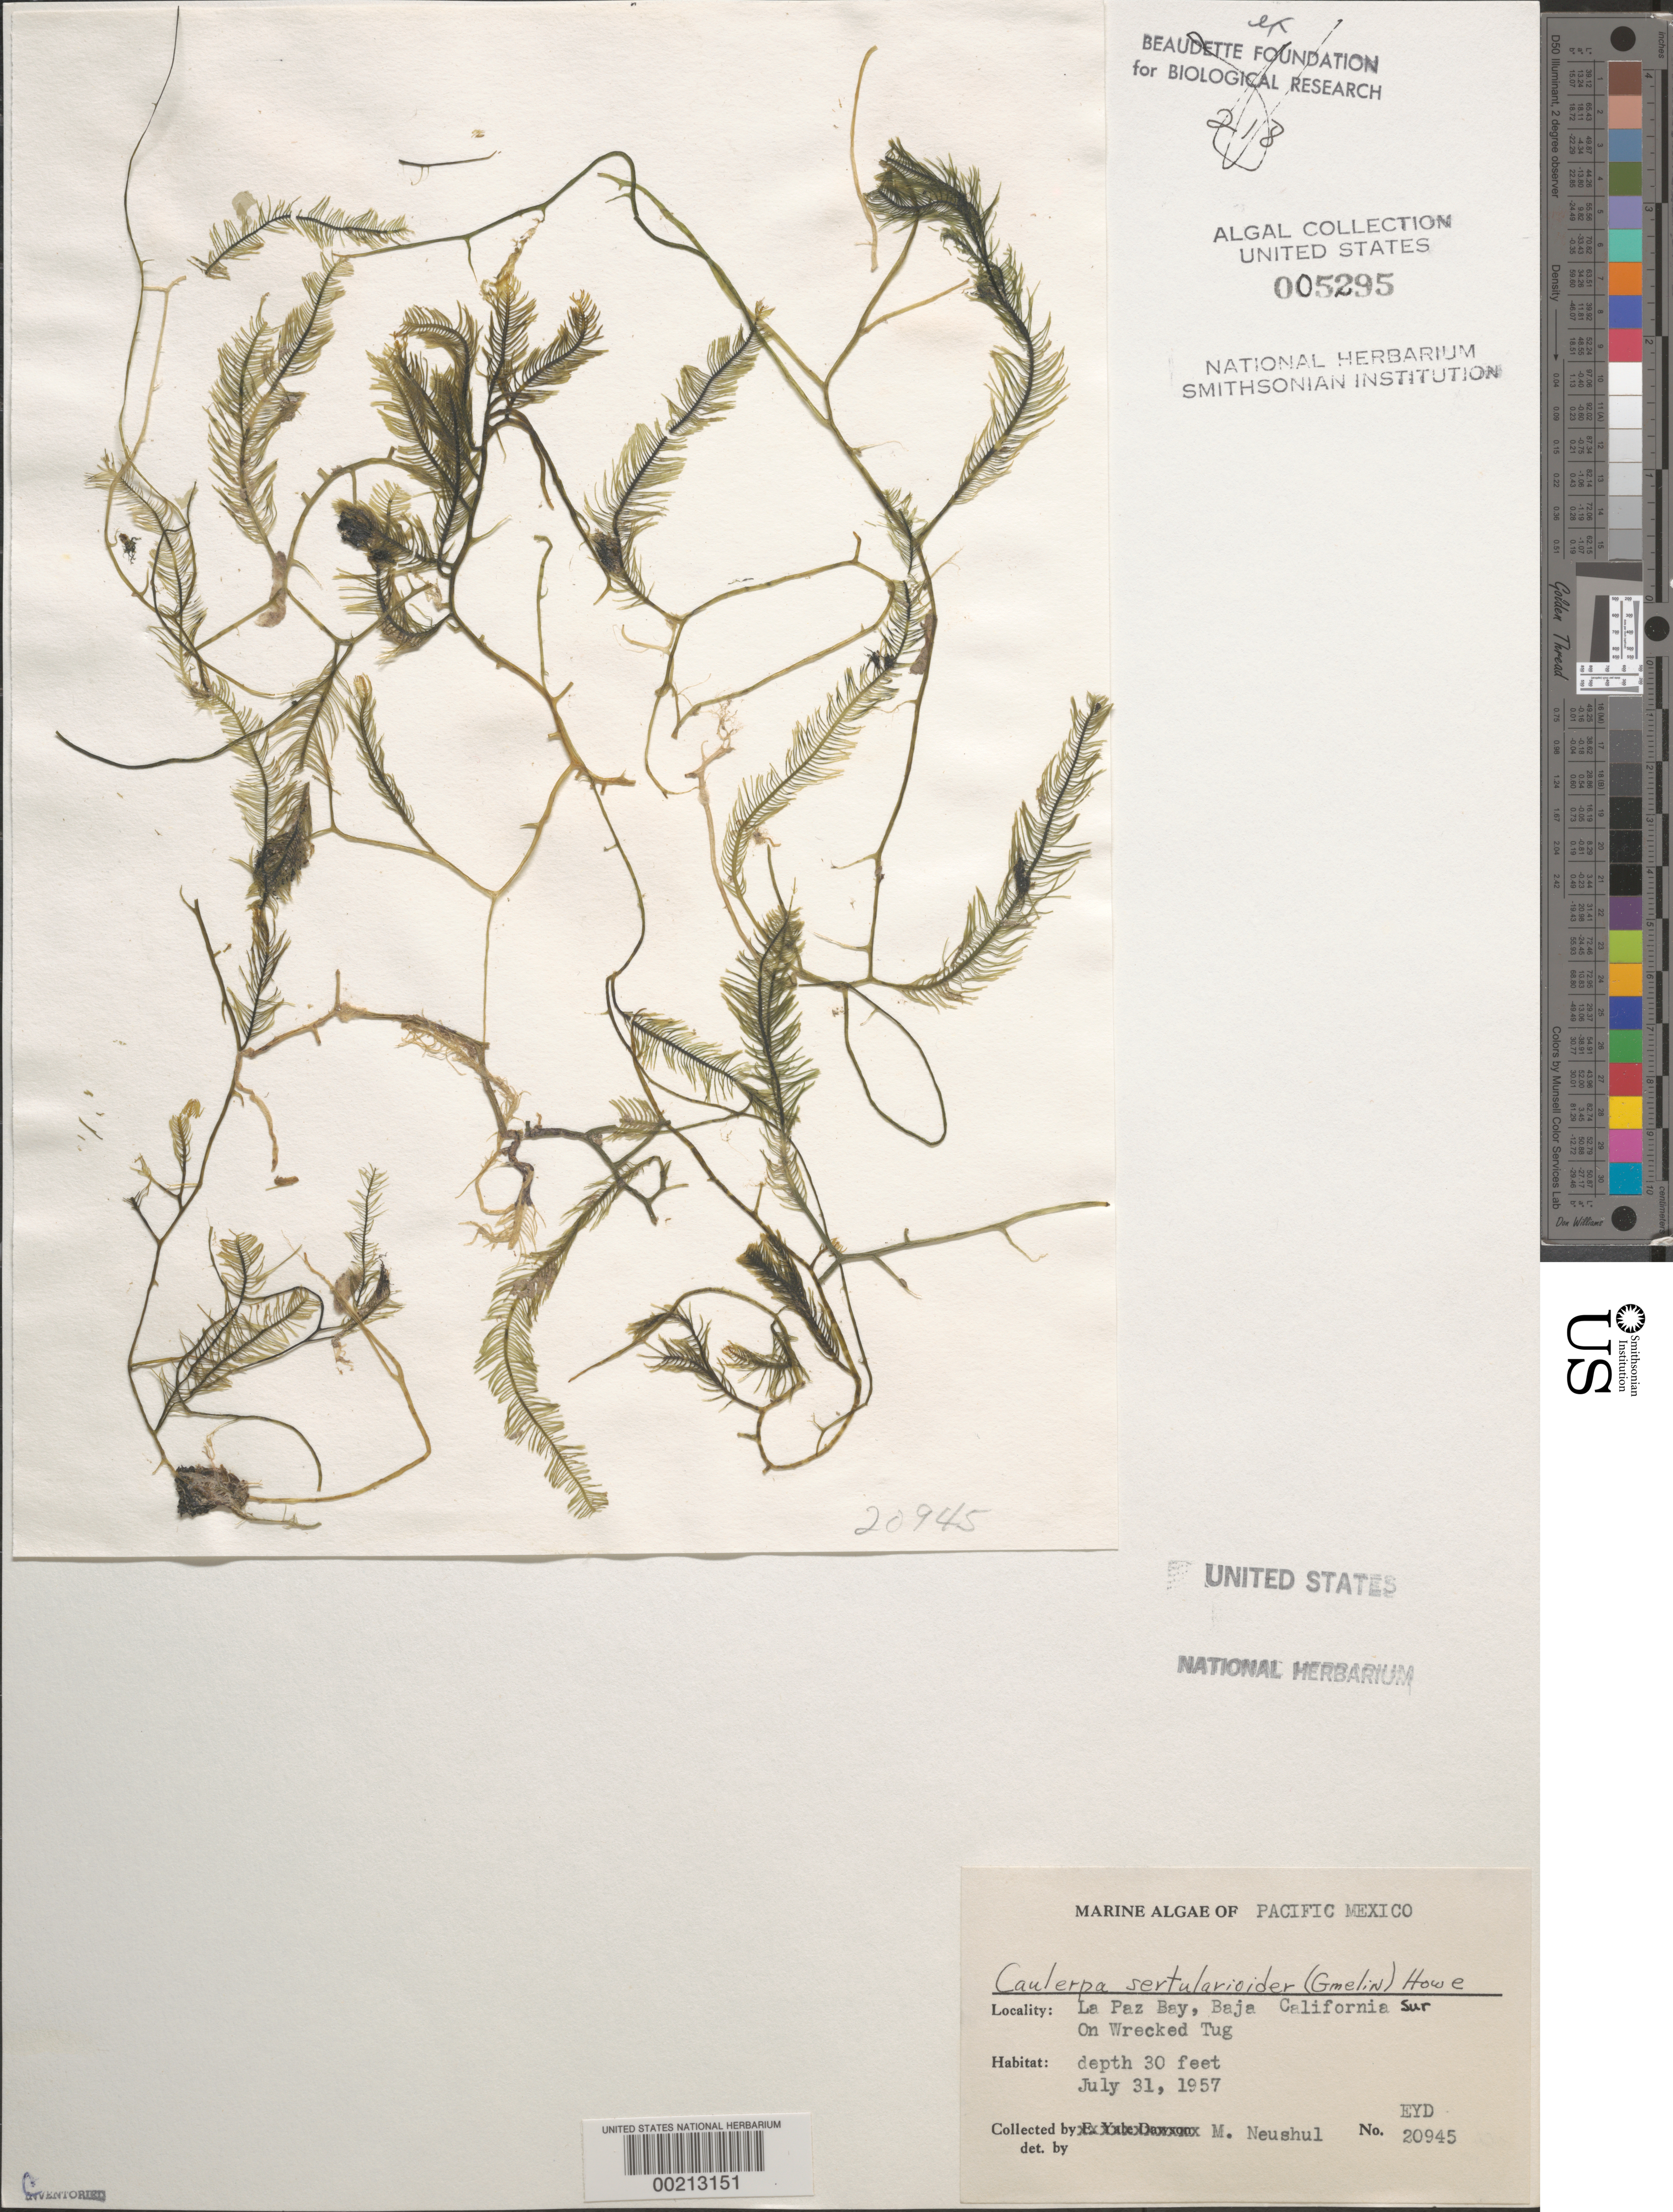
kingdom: Plantae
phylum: Chlorophyta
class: Ulvophyceae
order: Bryopsidales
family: Caulerpaceae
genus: Caulerpa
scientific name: Caulerpa sertularioides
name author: (S.G. Gmel.) M. Howe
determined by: Dawson, E. Y.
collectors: M. Neushul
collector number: EYD 20945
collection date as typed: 31 Jul 1957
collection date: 1957-07-31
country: Mexico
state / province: Baja California Sur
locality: Bahia de La Paz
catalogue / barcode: US 5295